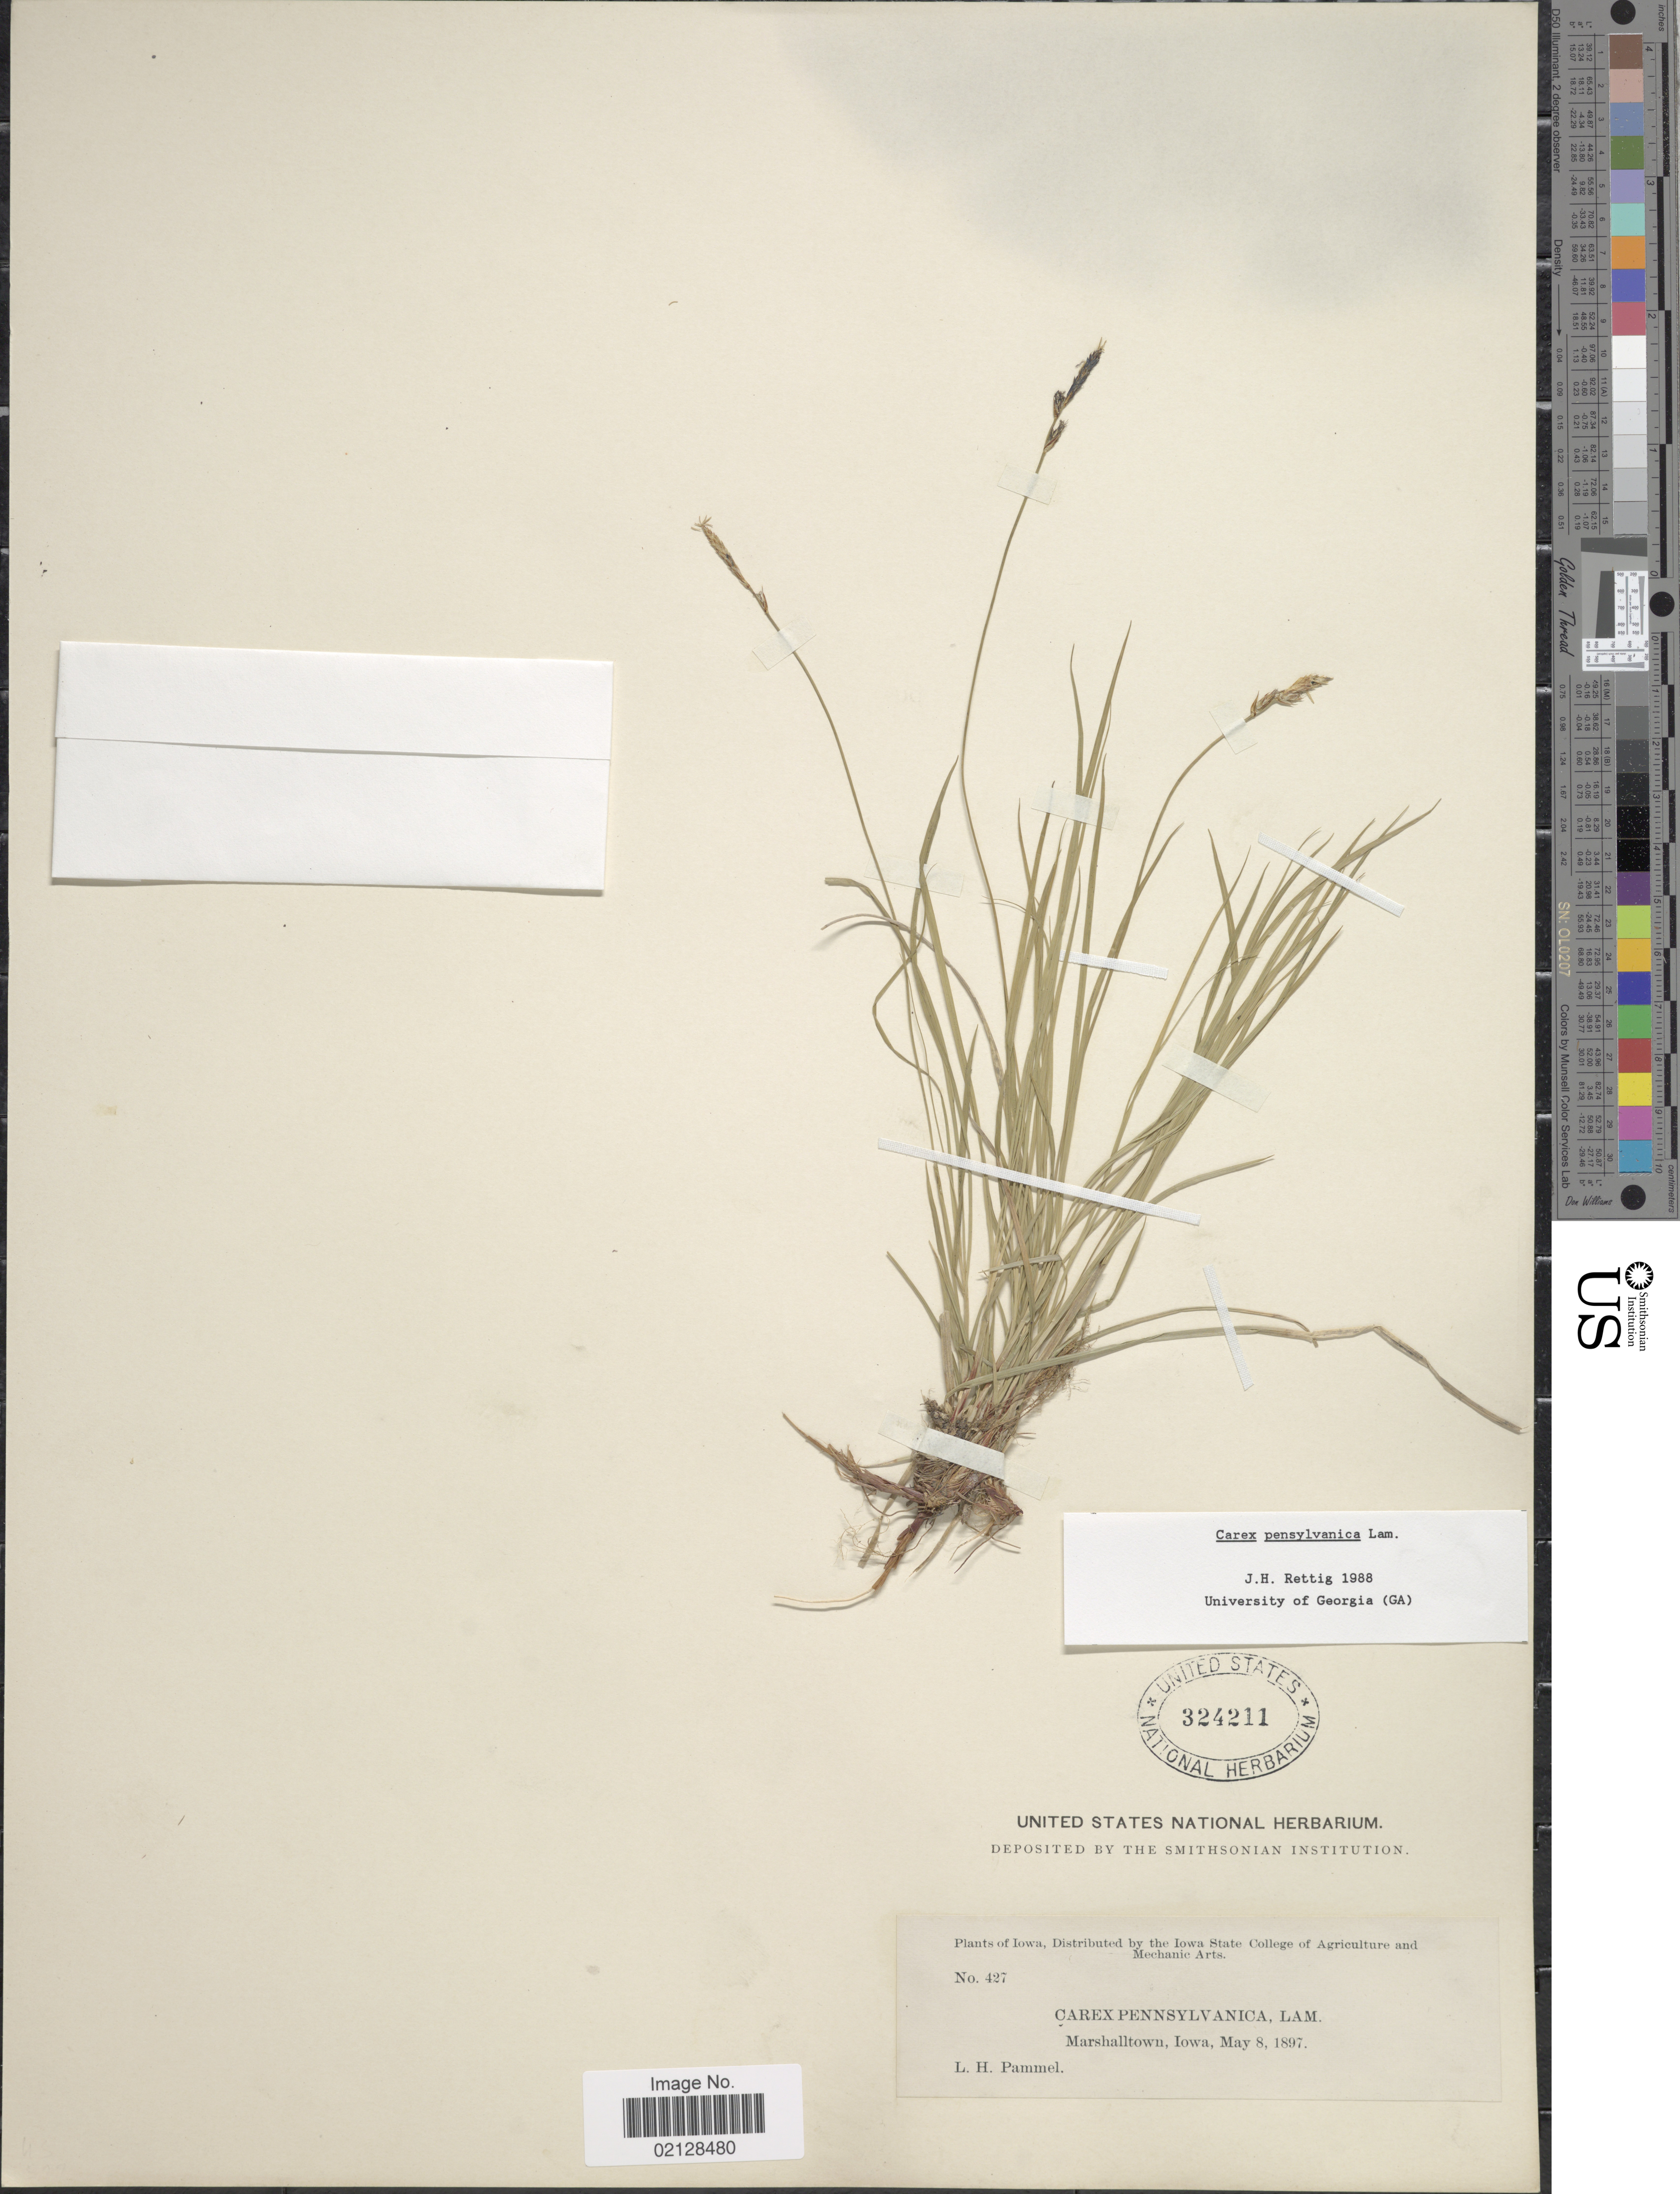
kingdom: Plantae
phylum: Tracheophyta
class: Liliopsida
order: Poales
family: Cyperaceae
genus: Carex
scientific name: Carex pensylvanica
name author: Lam.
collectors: L. Pammel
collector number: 427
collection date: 1897-05-08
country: United States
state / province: Iowa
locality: Marshalltown, Iowa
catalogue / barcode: US 324211